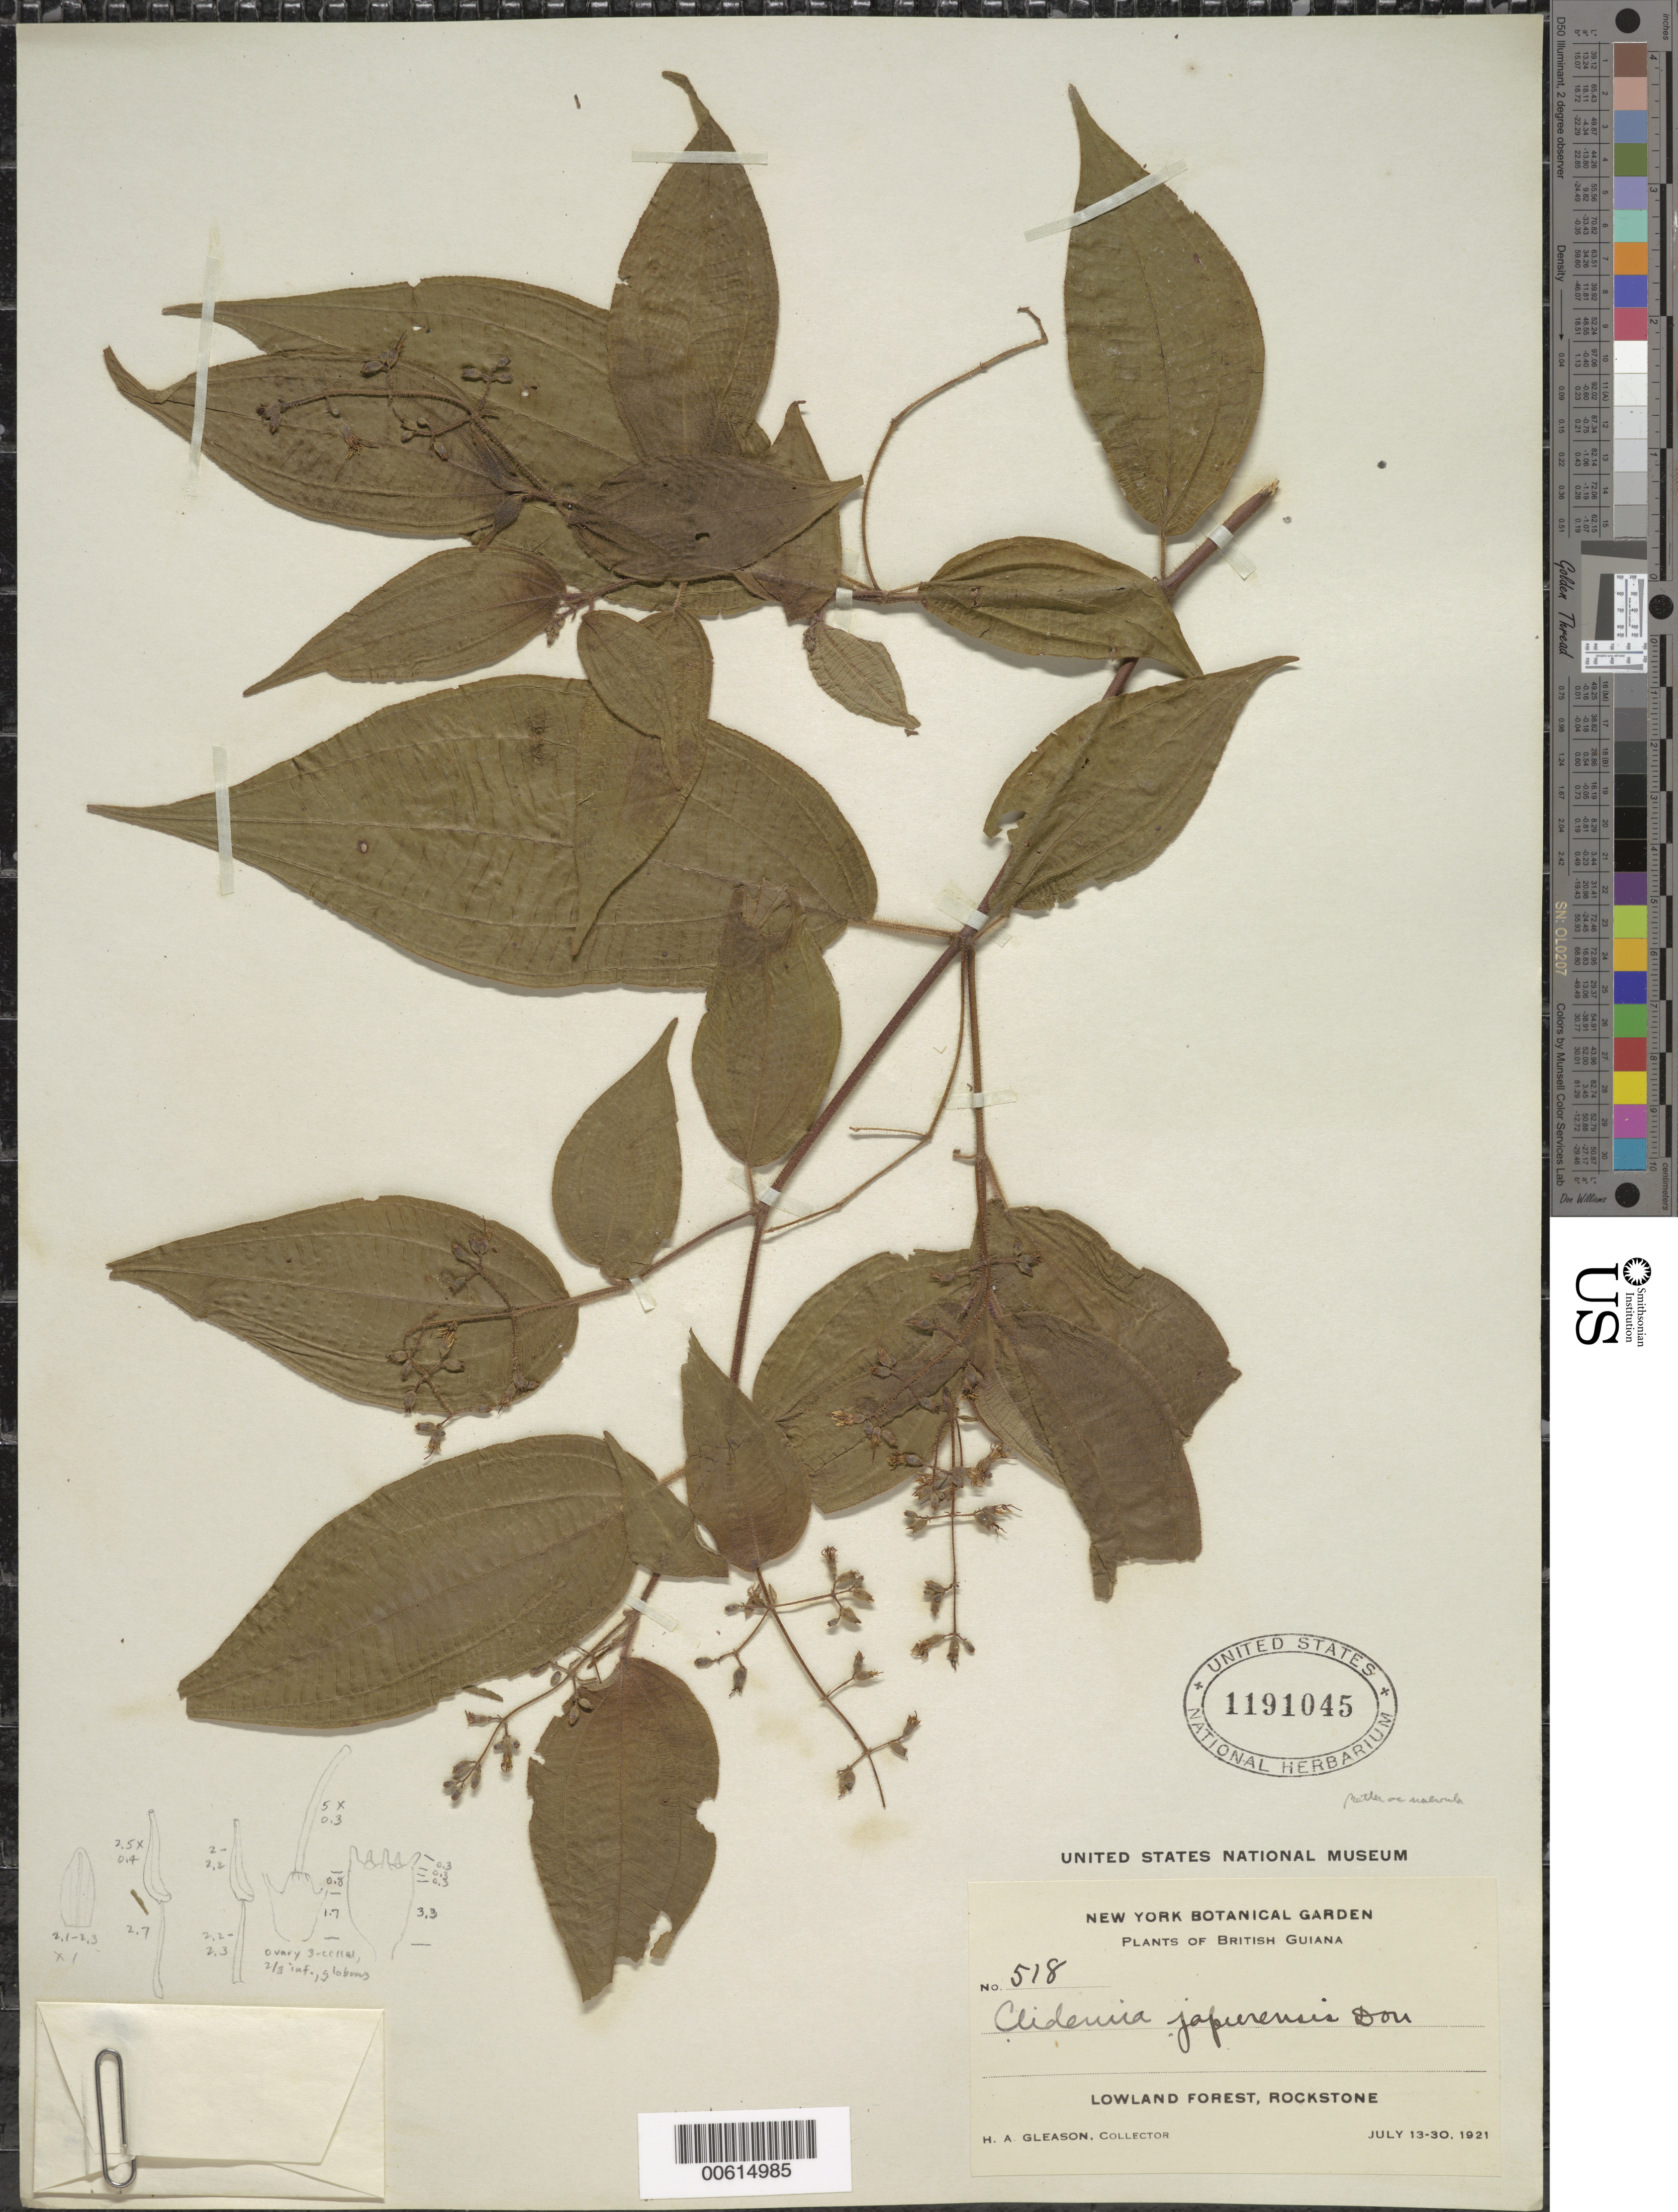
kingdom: Plantae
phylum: Tracheophyta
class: Magnoliopsida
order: Myrtales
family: Melastomataceae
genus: Clidemia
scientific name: Clidemia japurensis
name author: DC.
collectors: H. A. Gleason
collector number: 518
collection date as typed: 13-Jul-21 to 30-Jul-21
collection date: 1921-07-13/1921-07-30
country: Guyana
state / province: U. Demerara-Berbice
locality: Rockstone, in and about the village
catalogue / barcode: US 1191045